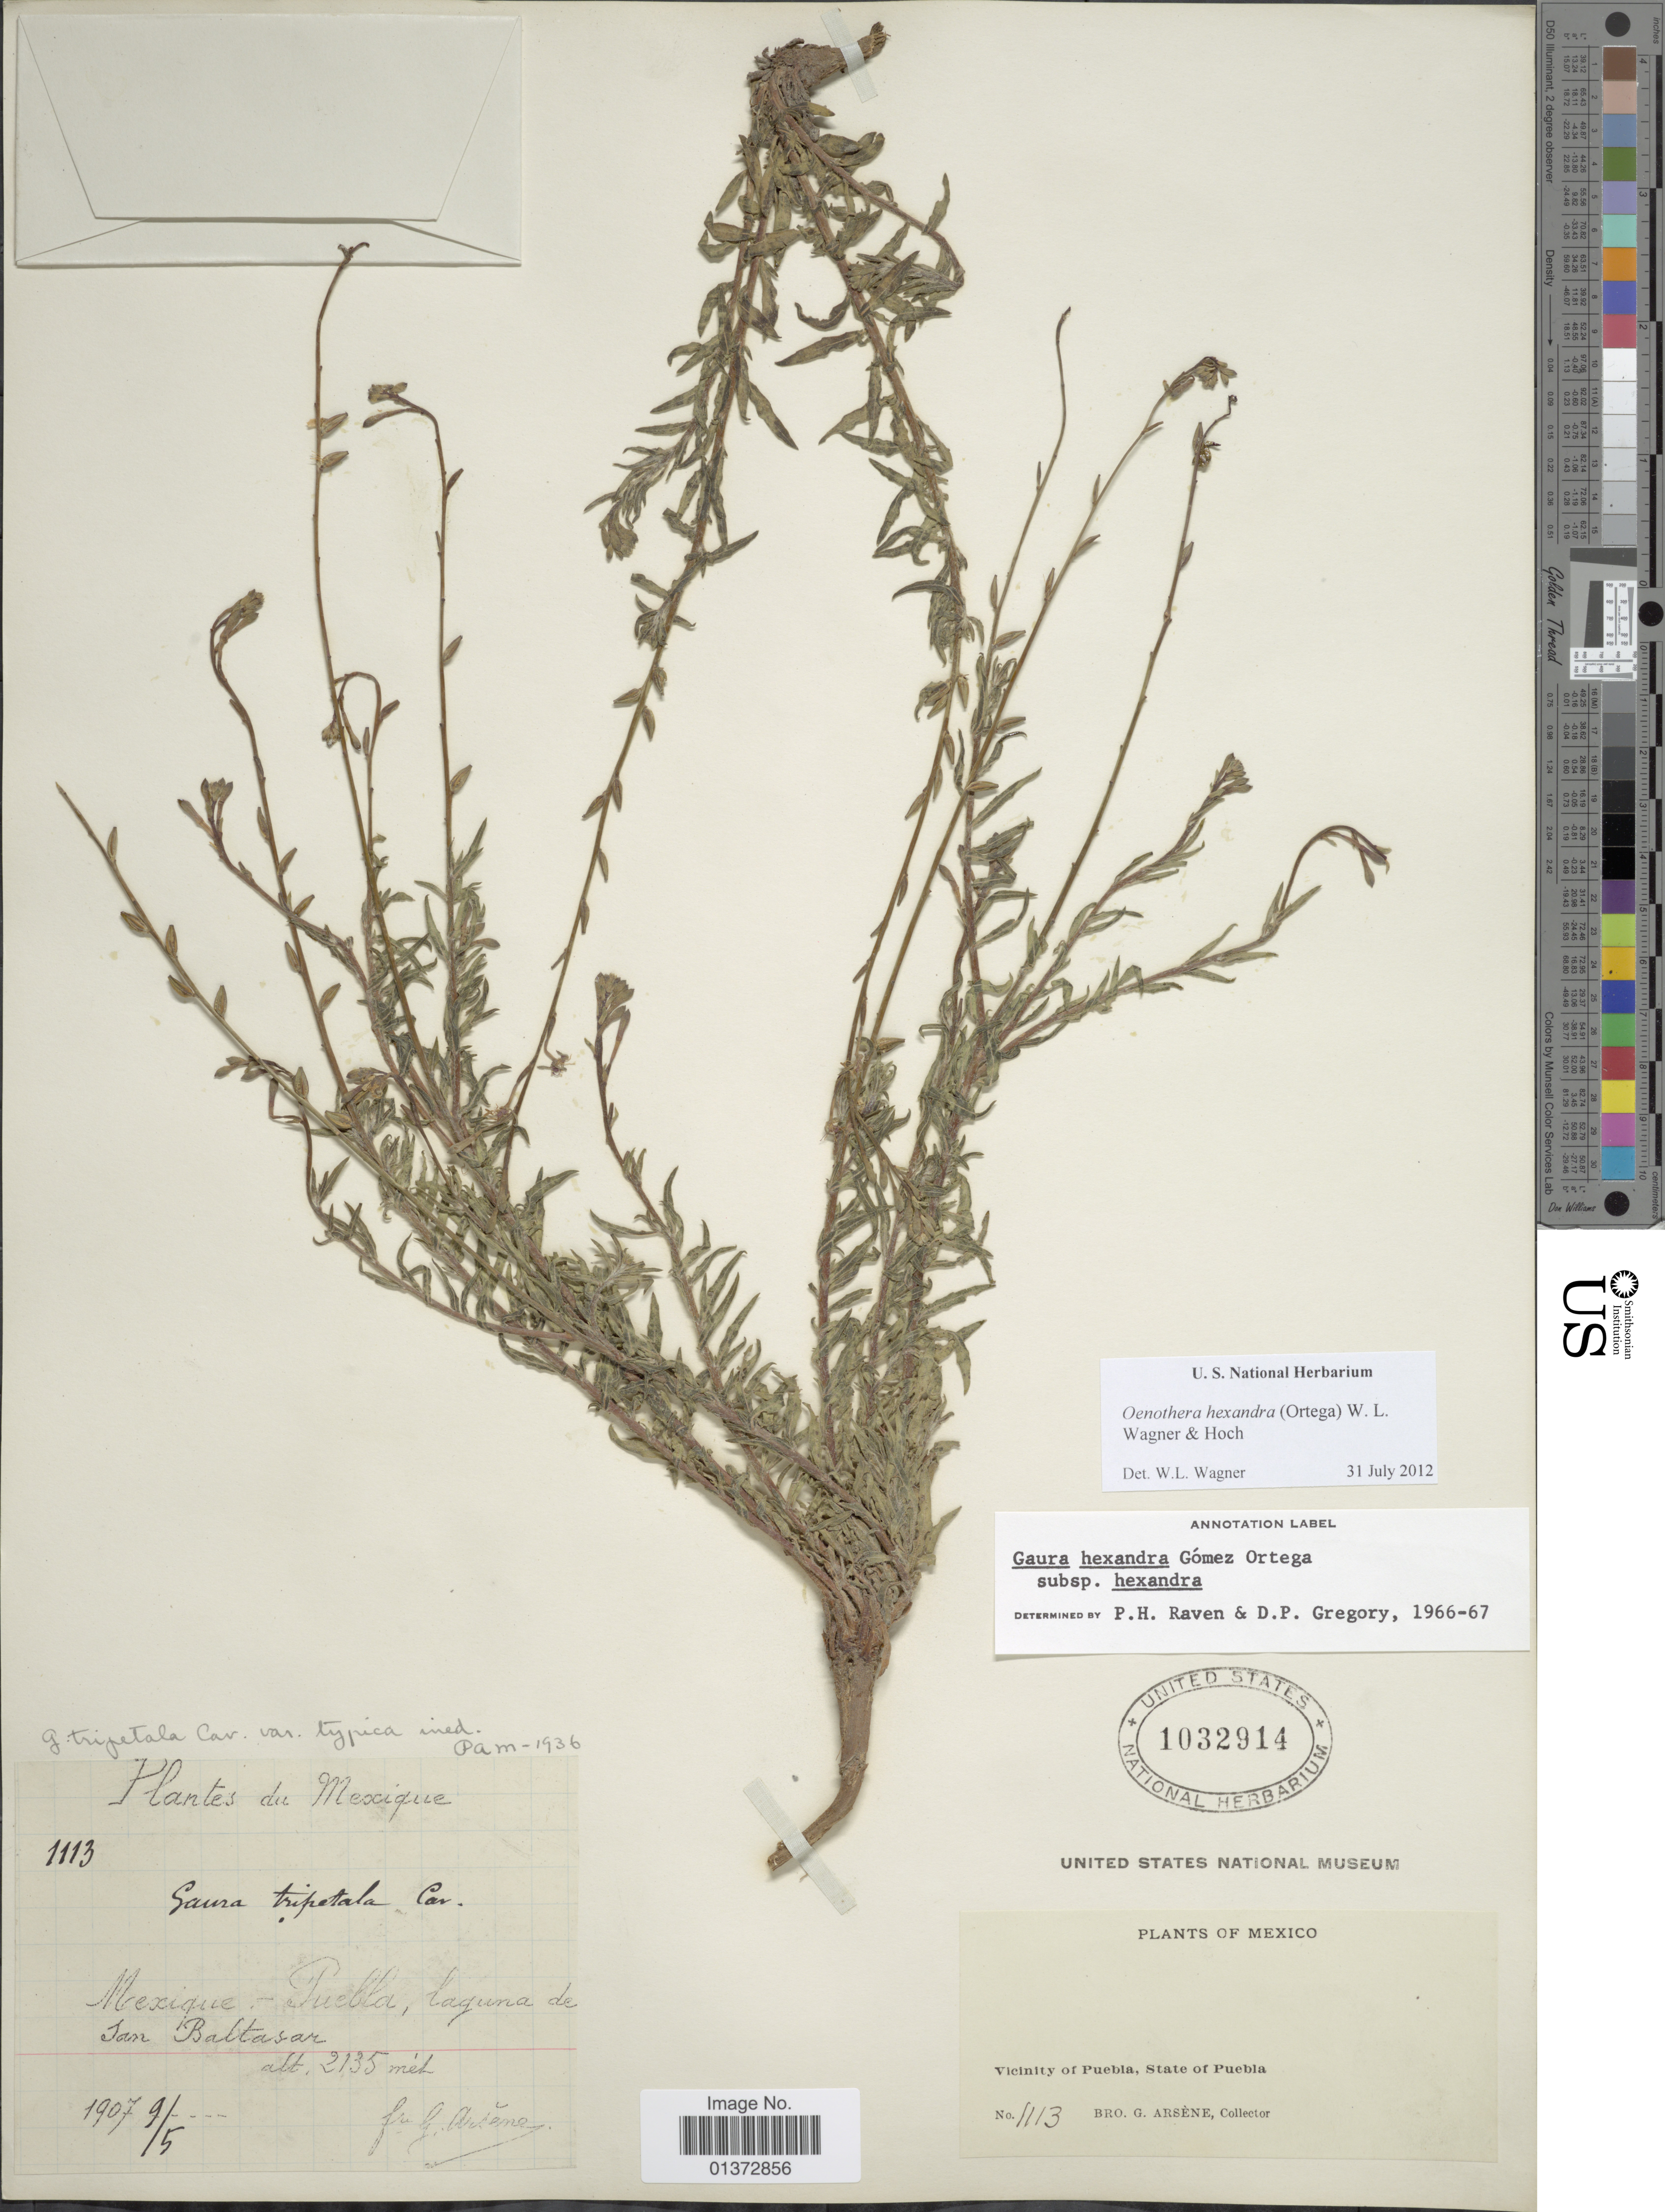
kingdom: Plantae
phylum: Tracheophyta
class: Magnoliopsida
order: Myrtales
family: Onagraceae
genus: Oenothera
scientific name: Oenothera hexandra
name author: (Ortega) W.L. Wagner & Hoch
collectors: Bro. G. Arsène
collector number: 1113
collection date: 1907-05-09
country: Mexico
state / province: Puebla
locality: Laguna de San Baltasar, Vicinity of Puebla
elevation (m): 2135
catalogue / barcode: US 1032914